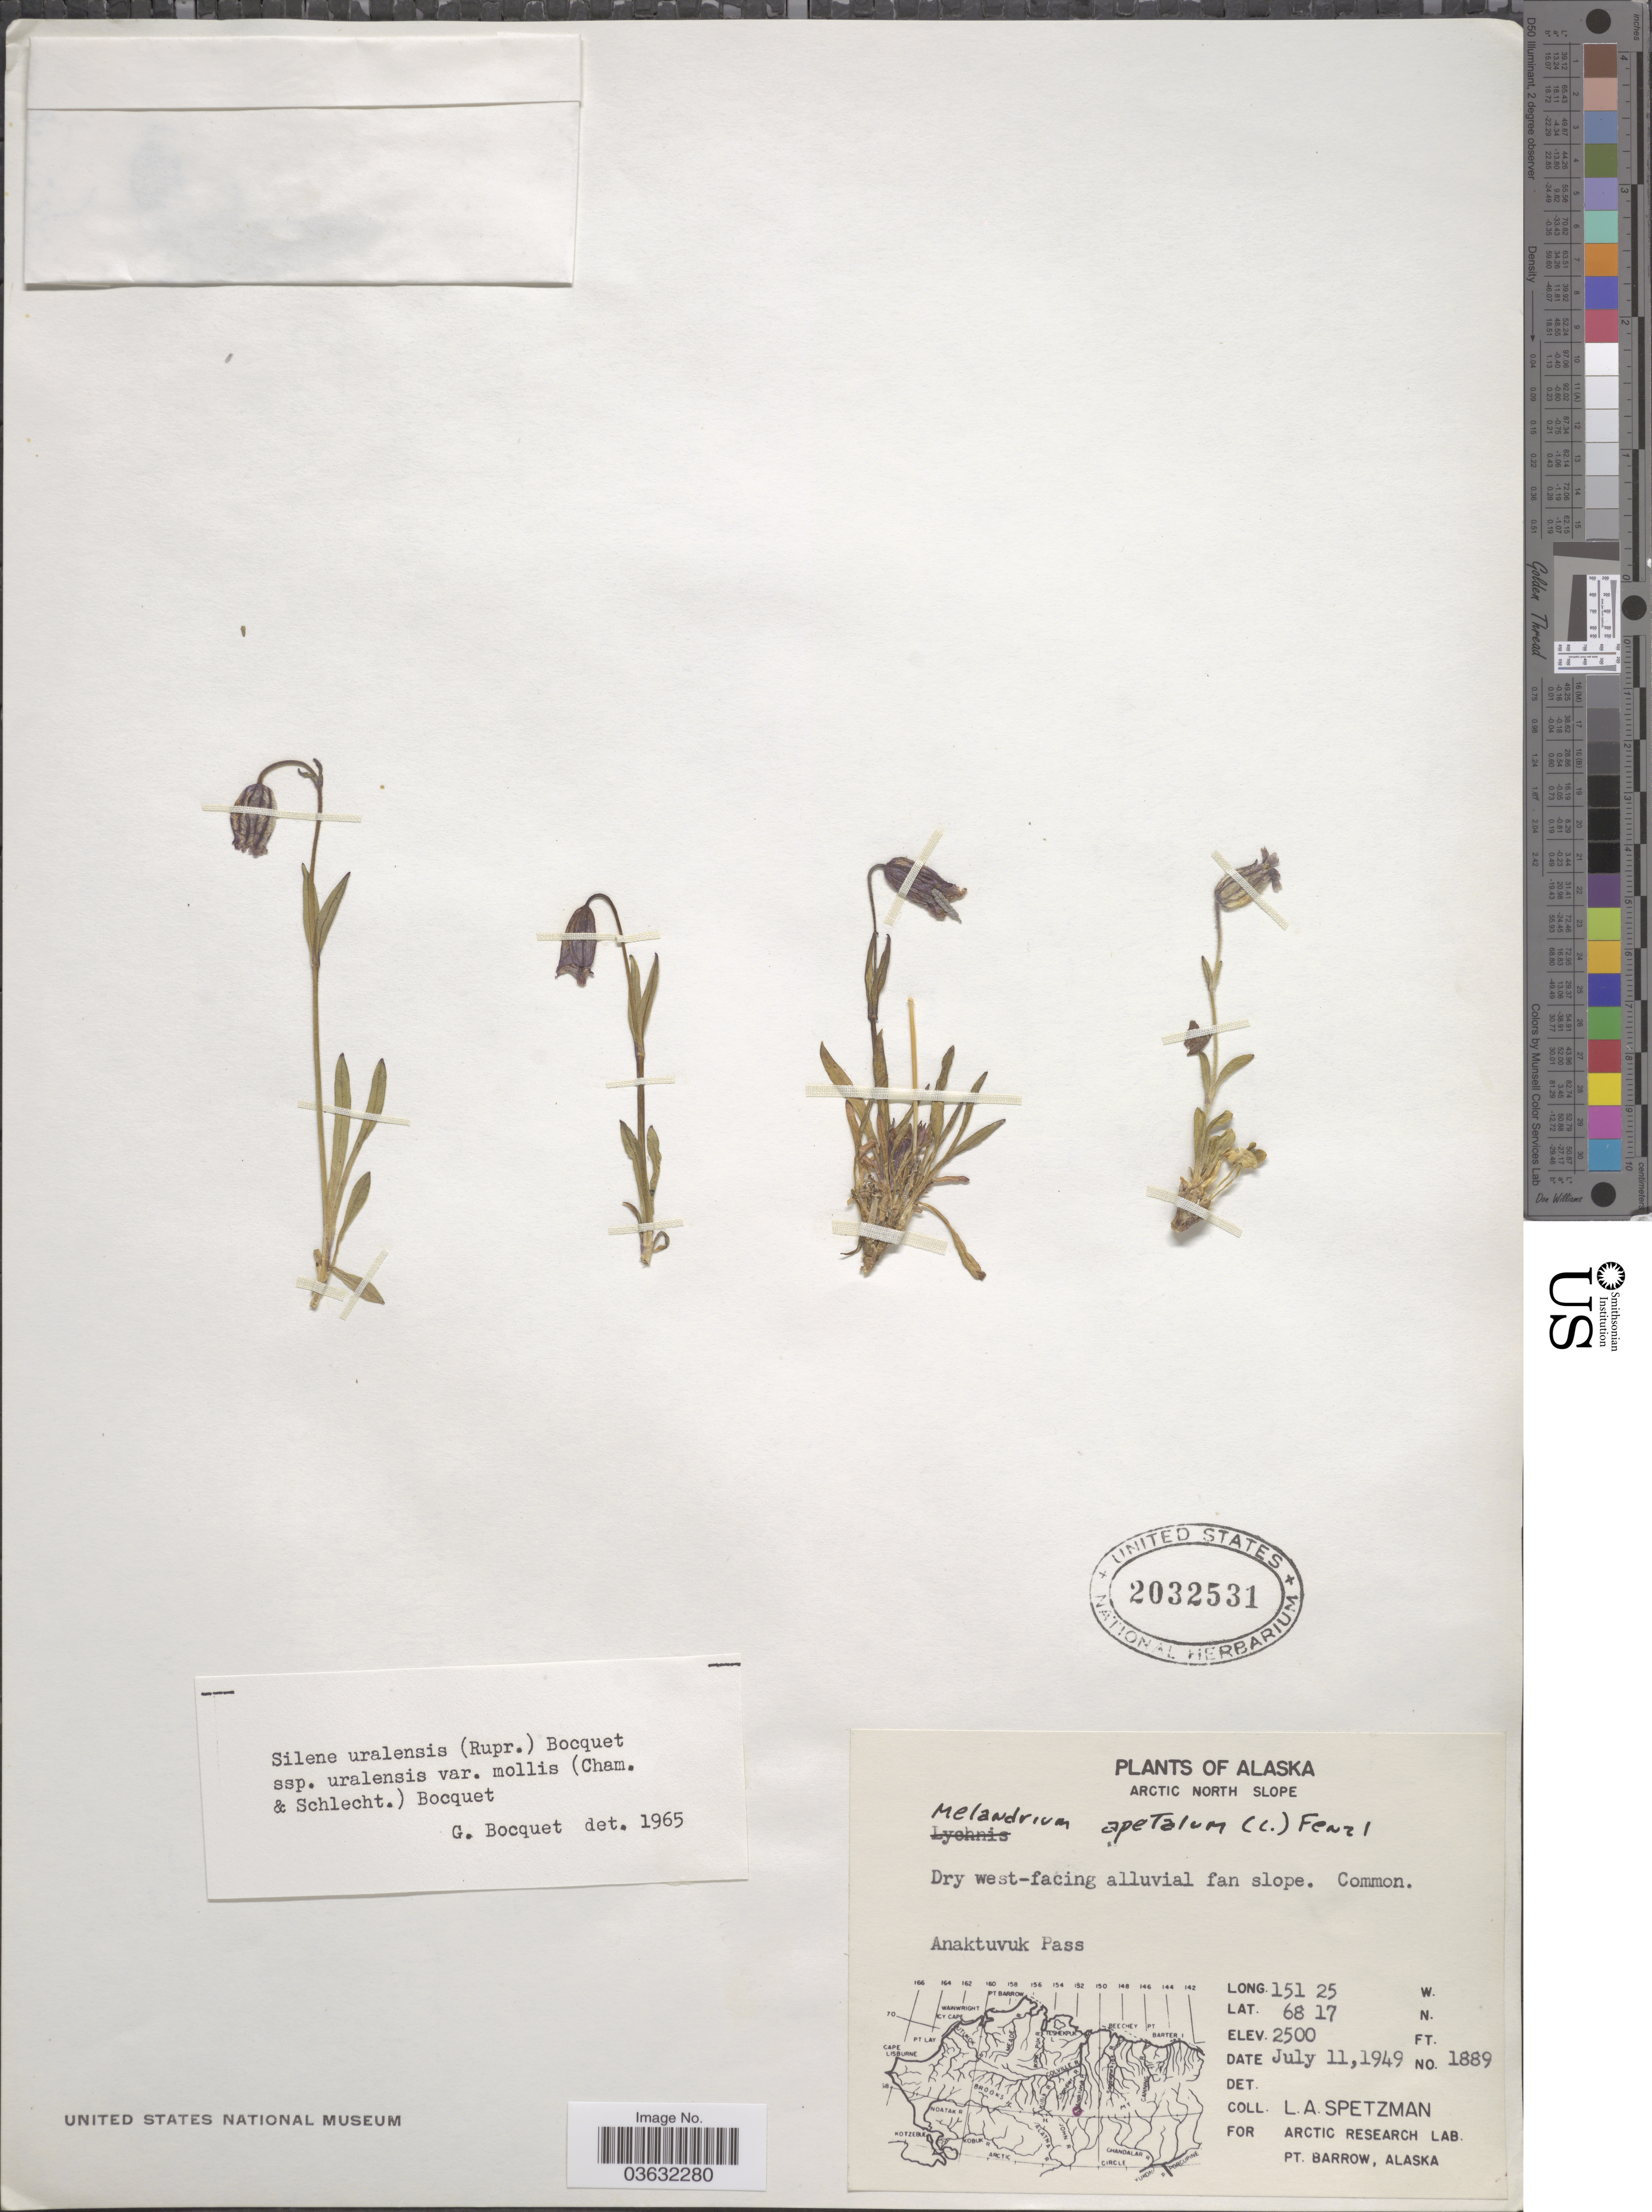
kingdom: Plantae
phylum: Tracheophyta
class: Magnoliopsida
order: Caryophyllales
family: Caryophyllaceae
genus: Silene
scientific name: Silene uralensis var. mollis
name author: (Cham. & Schltdl.) Bocquet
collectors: L. Spetzman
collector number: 1889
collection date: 1949-07-11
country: United States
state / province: Alaska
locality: Arctic North Slope. Anaktuvuk Pass.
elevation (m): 762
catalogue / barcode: US 2032531